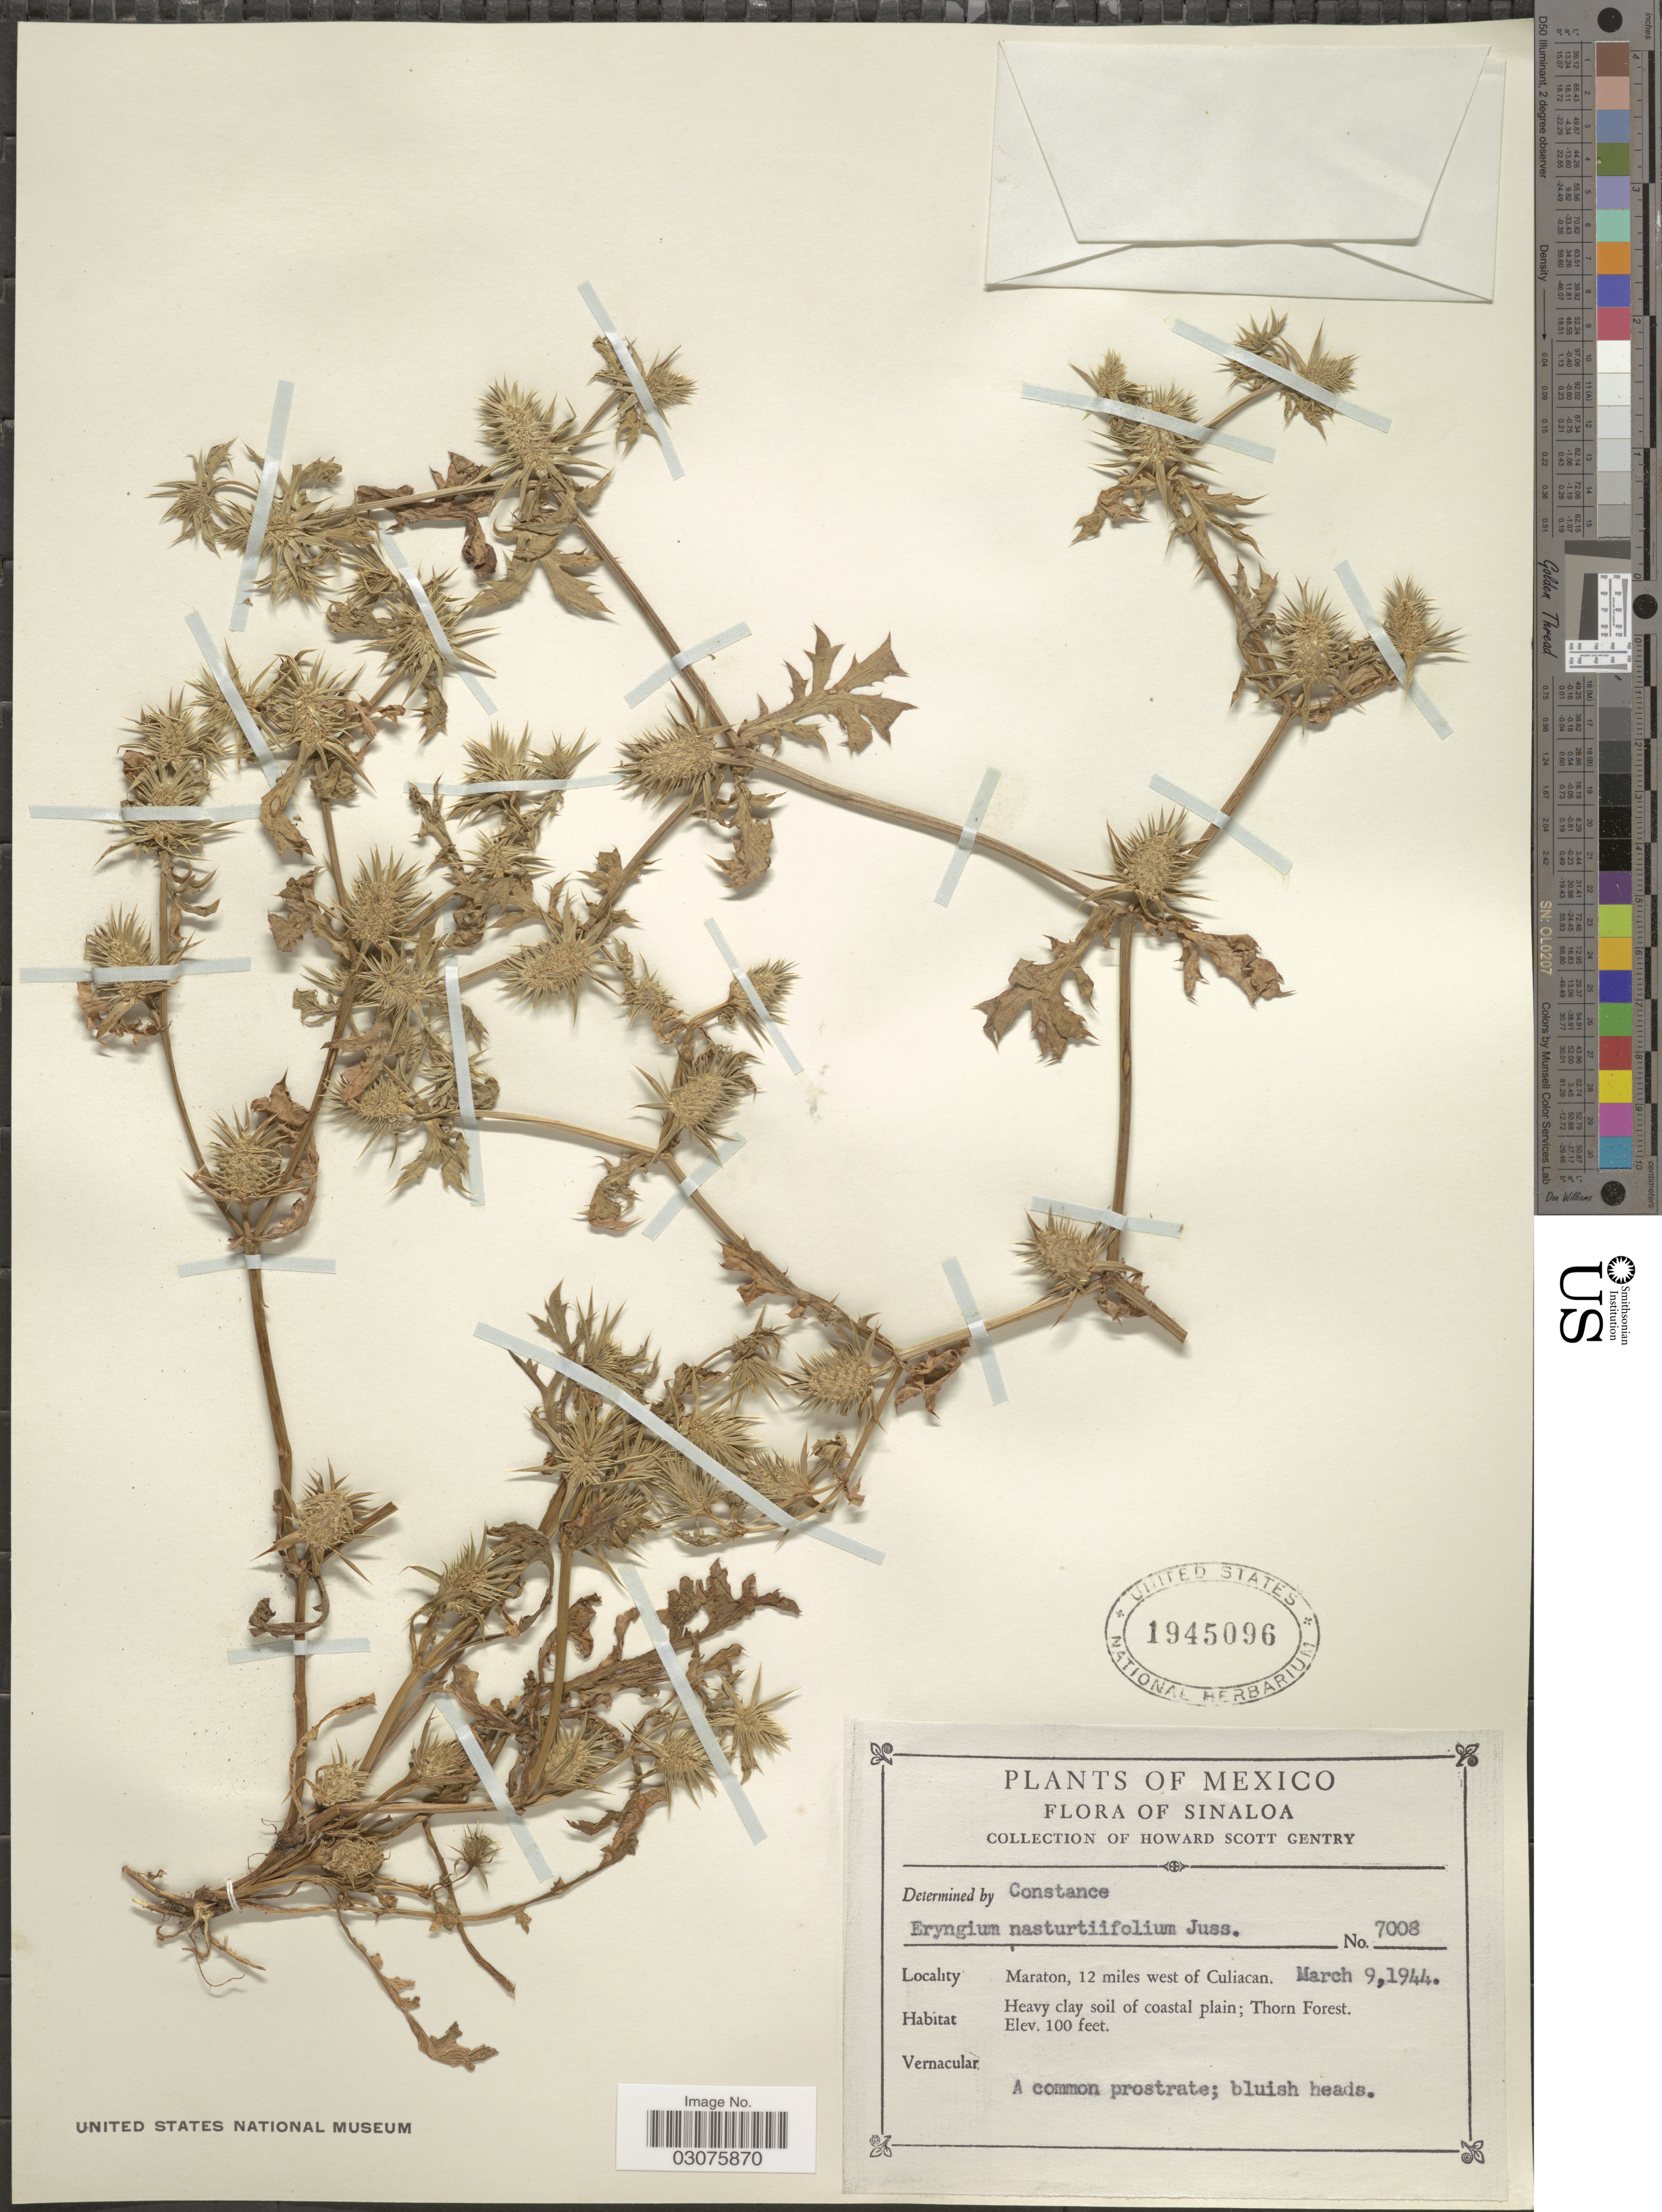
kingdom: Plantae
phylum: Tracheophyta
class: Magnoliopsida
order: Apiales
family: Apiaceae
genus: Eryngium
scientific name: Eryngium nasturtiifolium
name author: Juss. ex F. Delaroche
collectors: H. S. Gentry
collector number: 7008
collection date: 1944-03-09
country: Mexico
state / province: Sinaloa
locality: Maraton, 12 miles west of Culiacan.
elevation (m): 30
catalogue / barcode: US 1945096